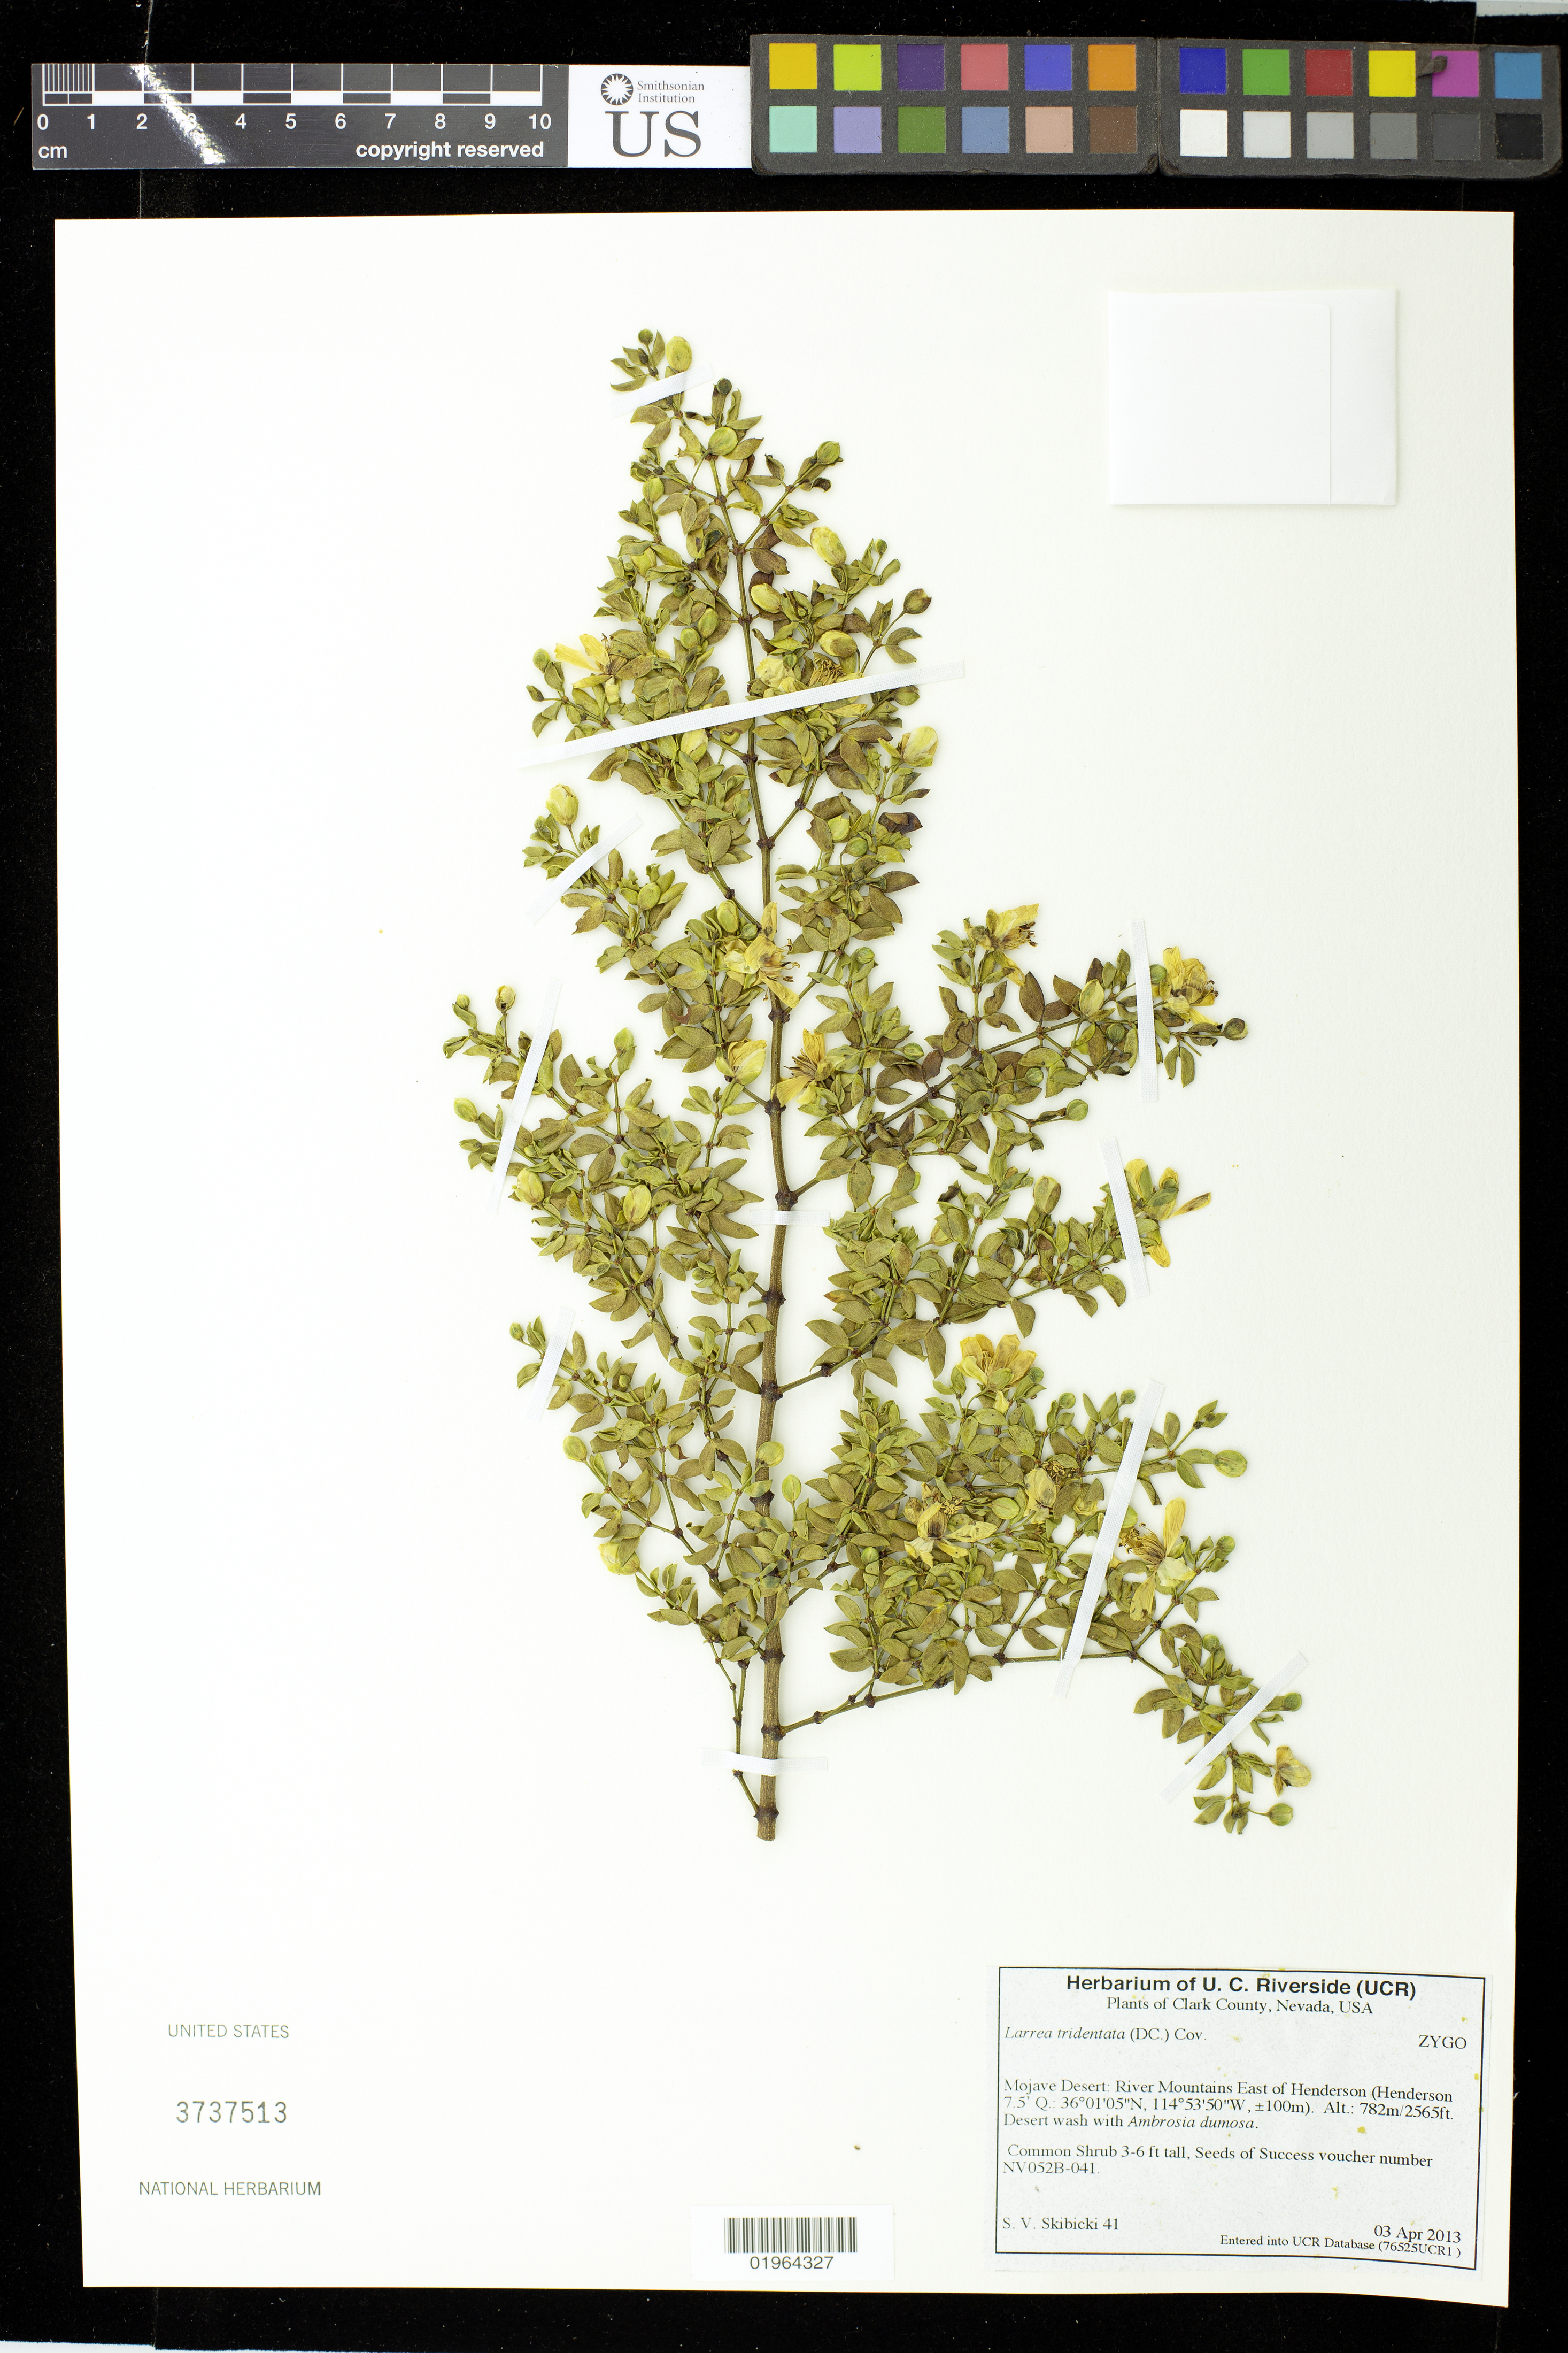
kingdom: Plantae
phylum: Tracheophyta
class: Magnoliopsida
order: Zygophyllales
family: Zygophyllaceae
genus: Larrea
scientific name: Larrea tridentata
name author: (Sessé & Moc. ex DC.) Coville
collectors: S. Skibicki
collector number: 41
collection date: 2013-04-03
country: United States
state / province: Nevada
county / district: Clark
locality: Mojave Desert, River Mountains, E of Henderson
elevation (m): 782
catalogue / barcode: US 3737513